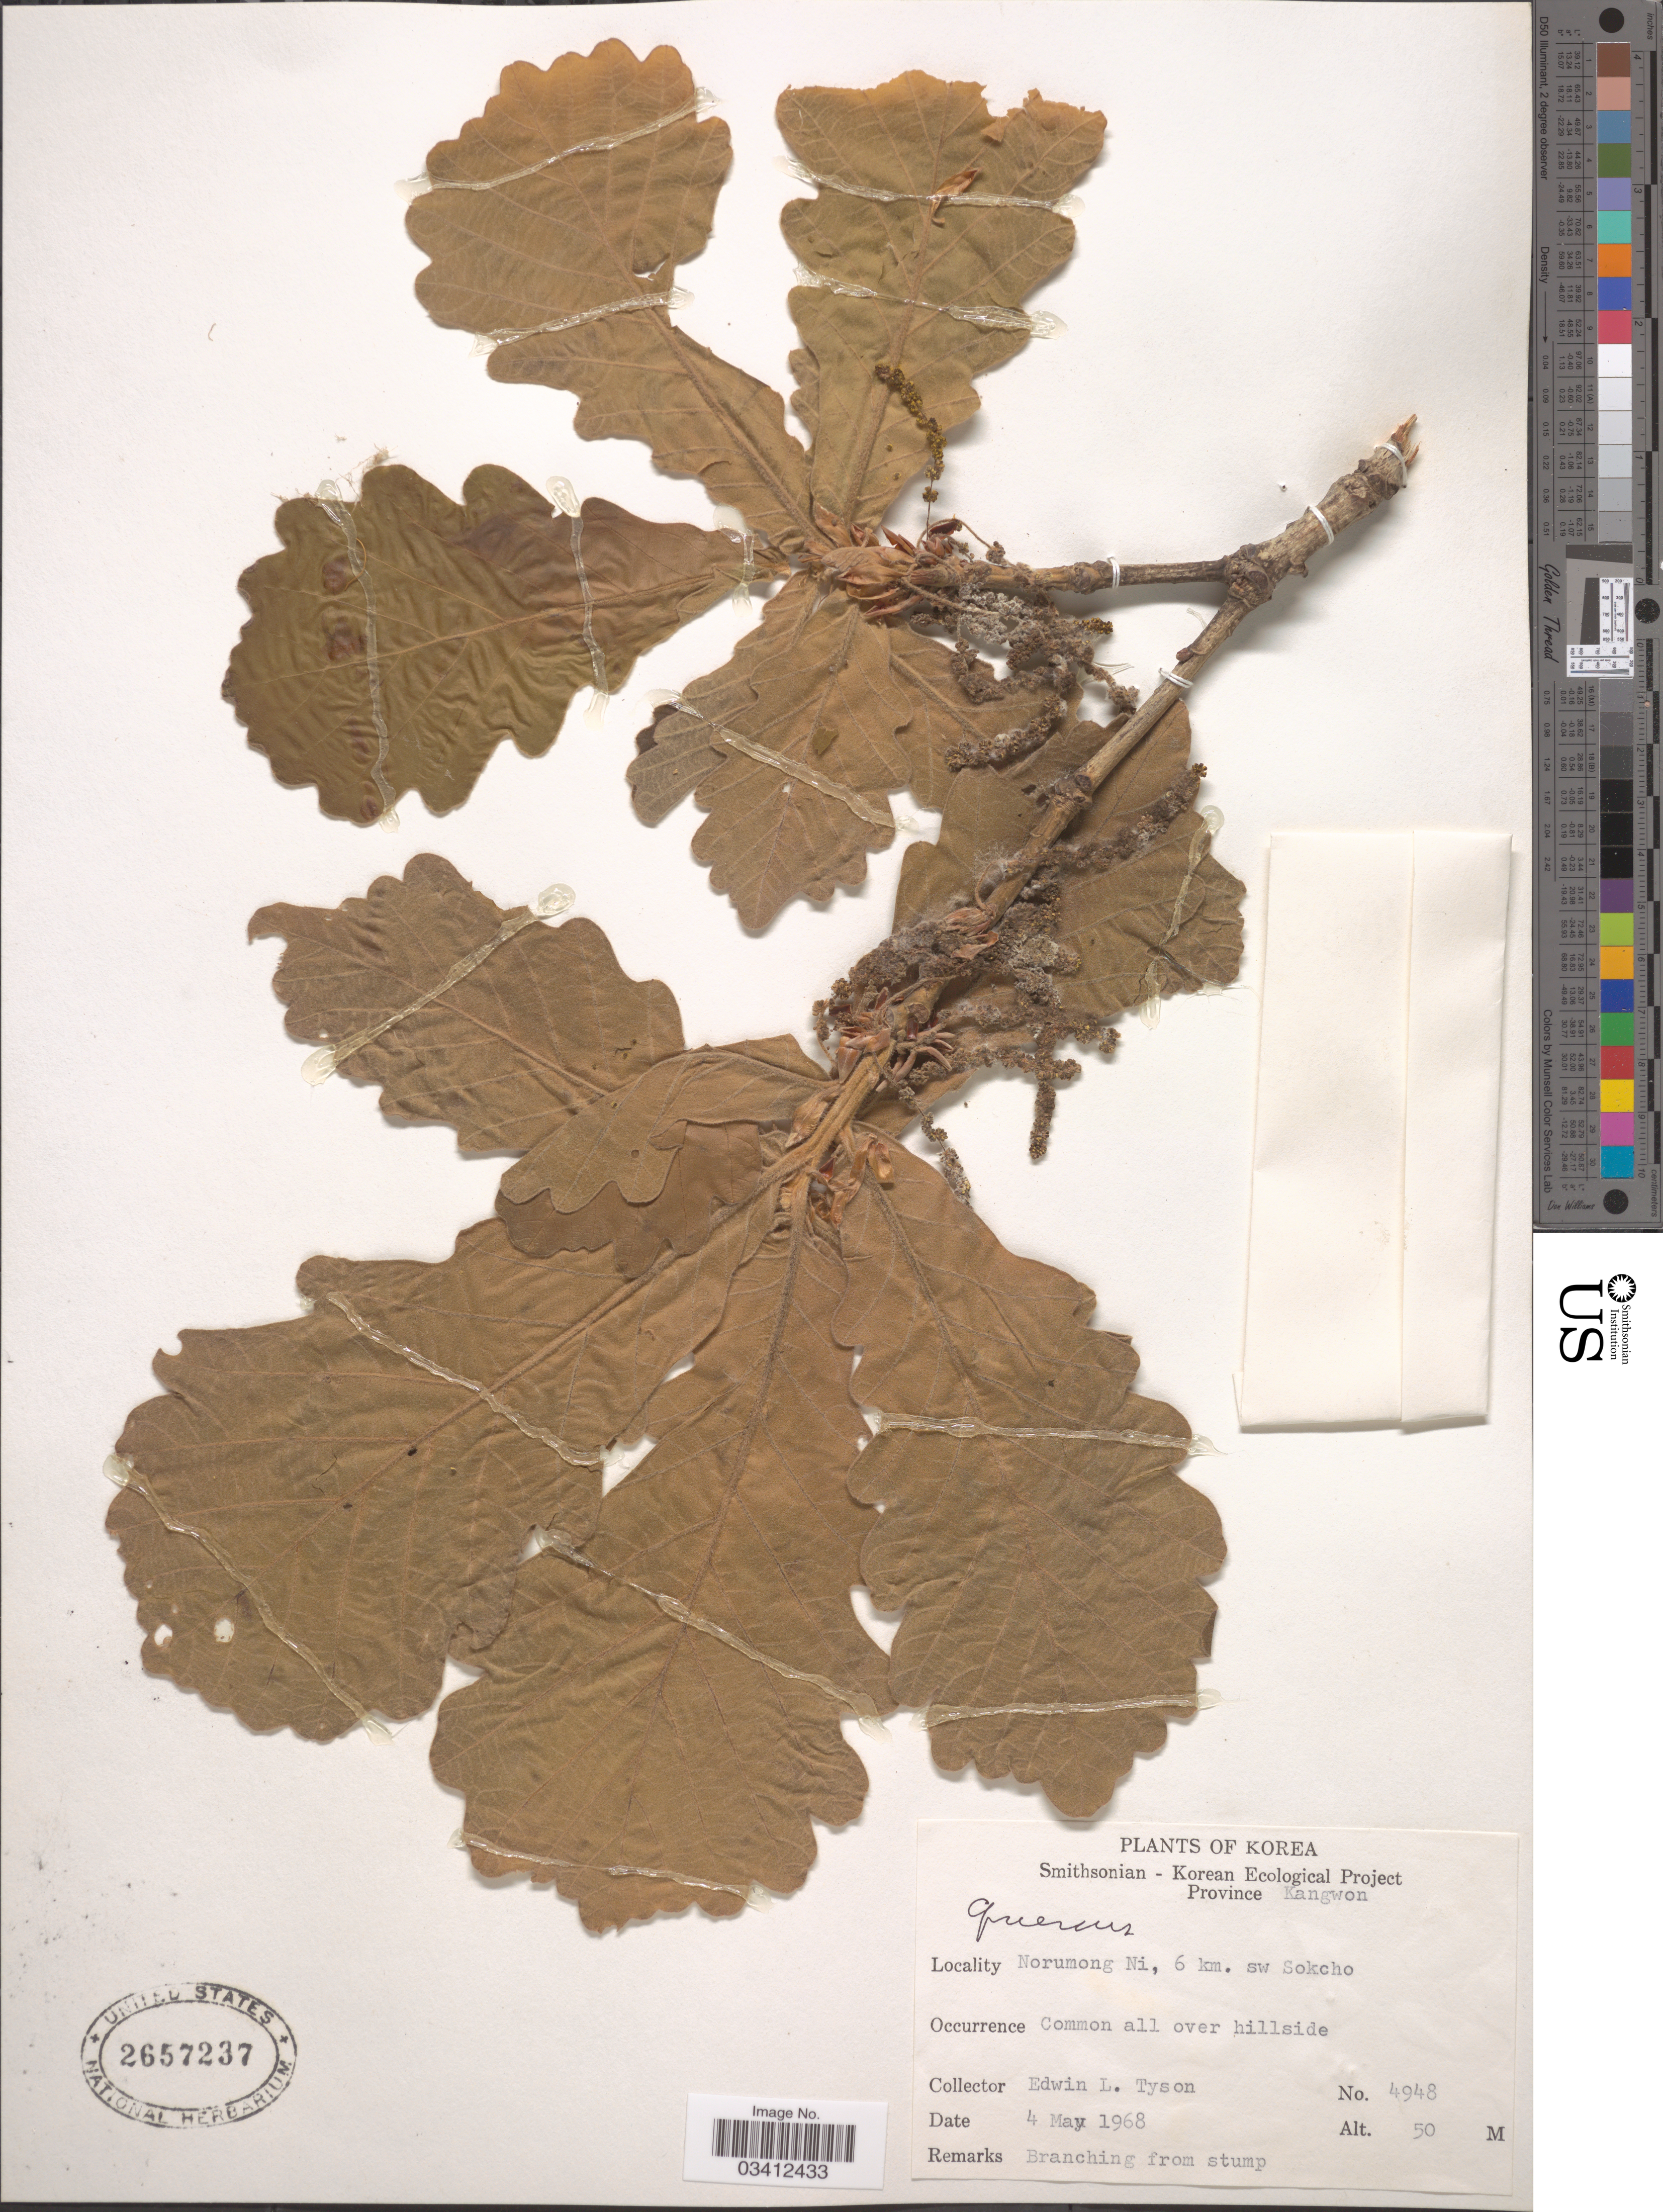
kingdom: Plantae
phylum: Tracheophyta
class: Magnoliopsida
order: Fagales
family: Fagaceae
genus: Quercus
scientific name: Quercus sp.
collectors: E. L. Tyson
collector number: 4948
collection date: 1968-05-04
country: North Korea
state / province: Kangwon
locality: Province Kangwon. Norumong Ni, 6 km. sw Sokcho.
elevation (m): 50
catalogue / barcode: US 2657237